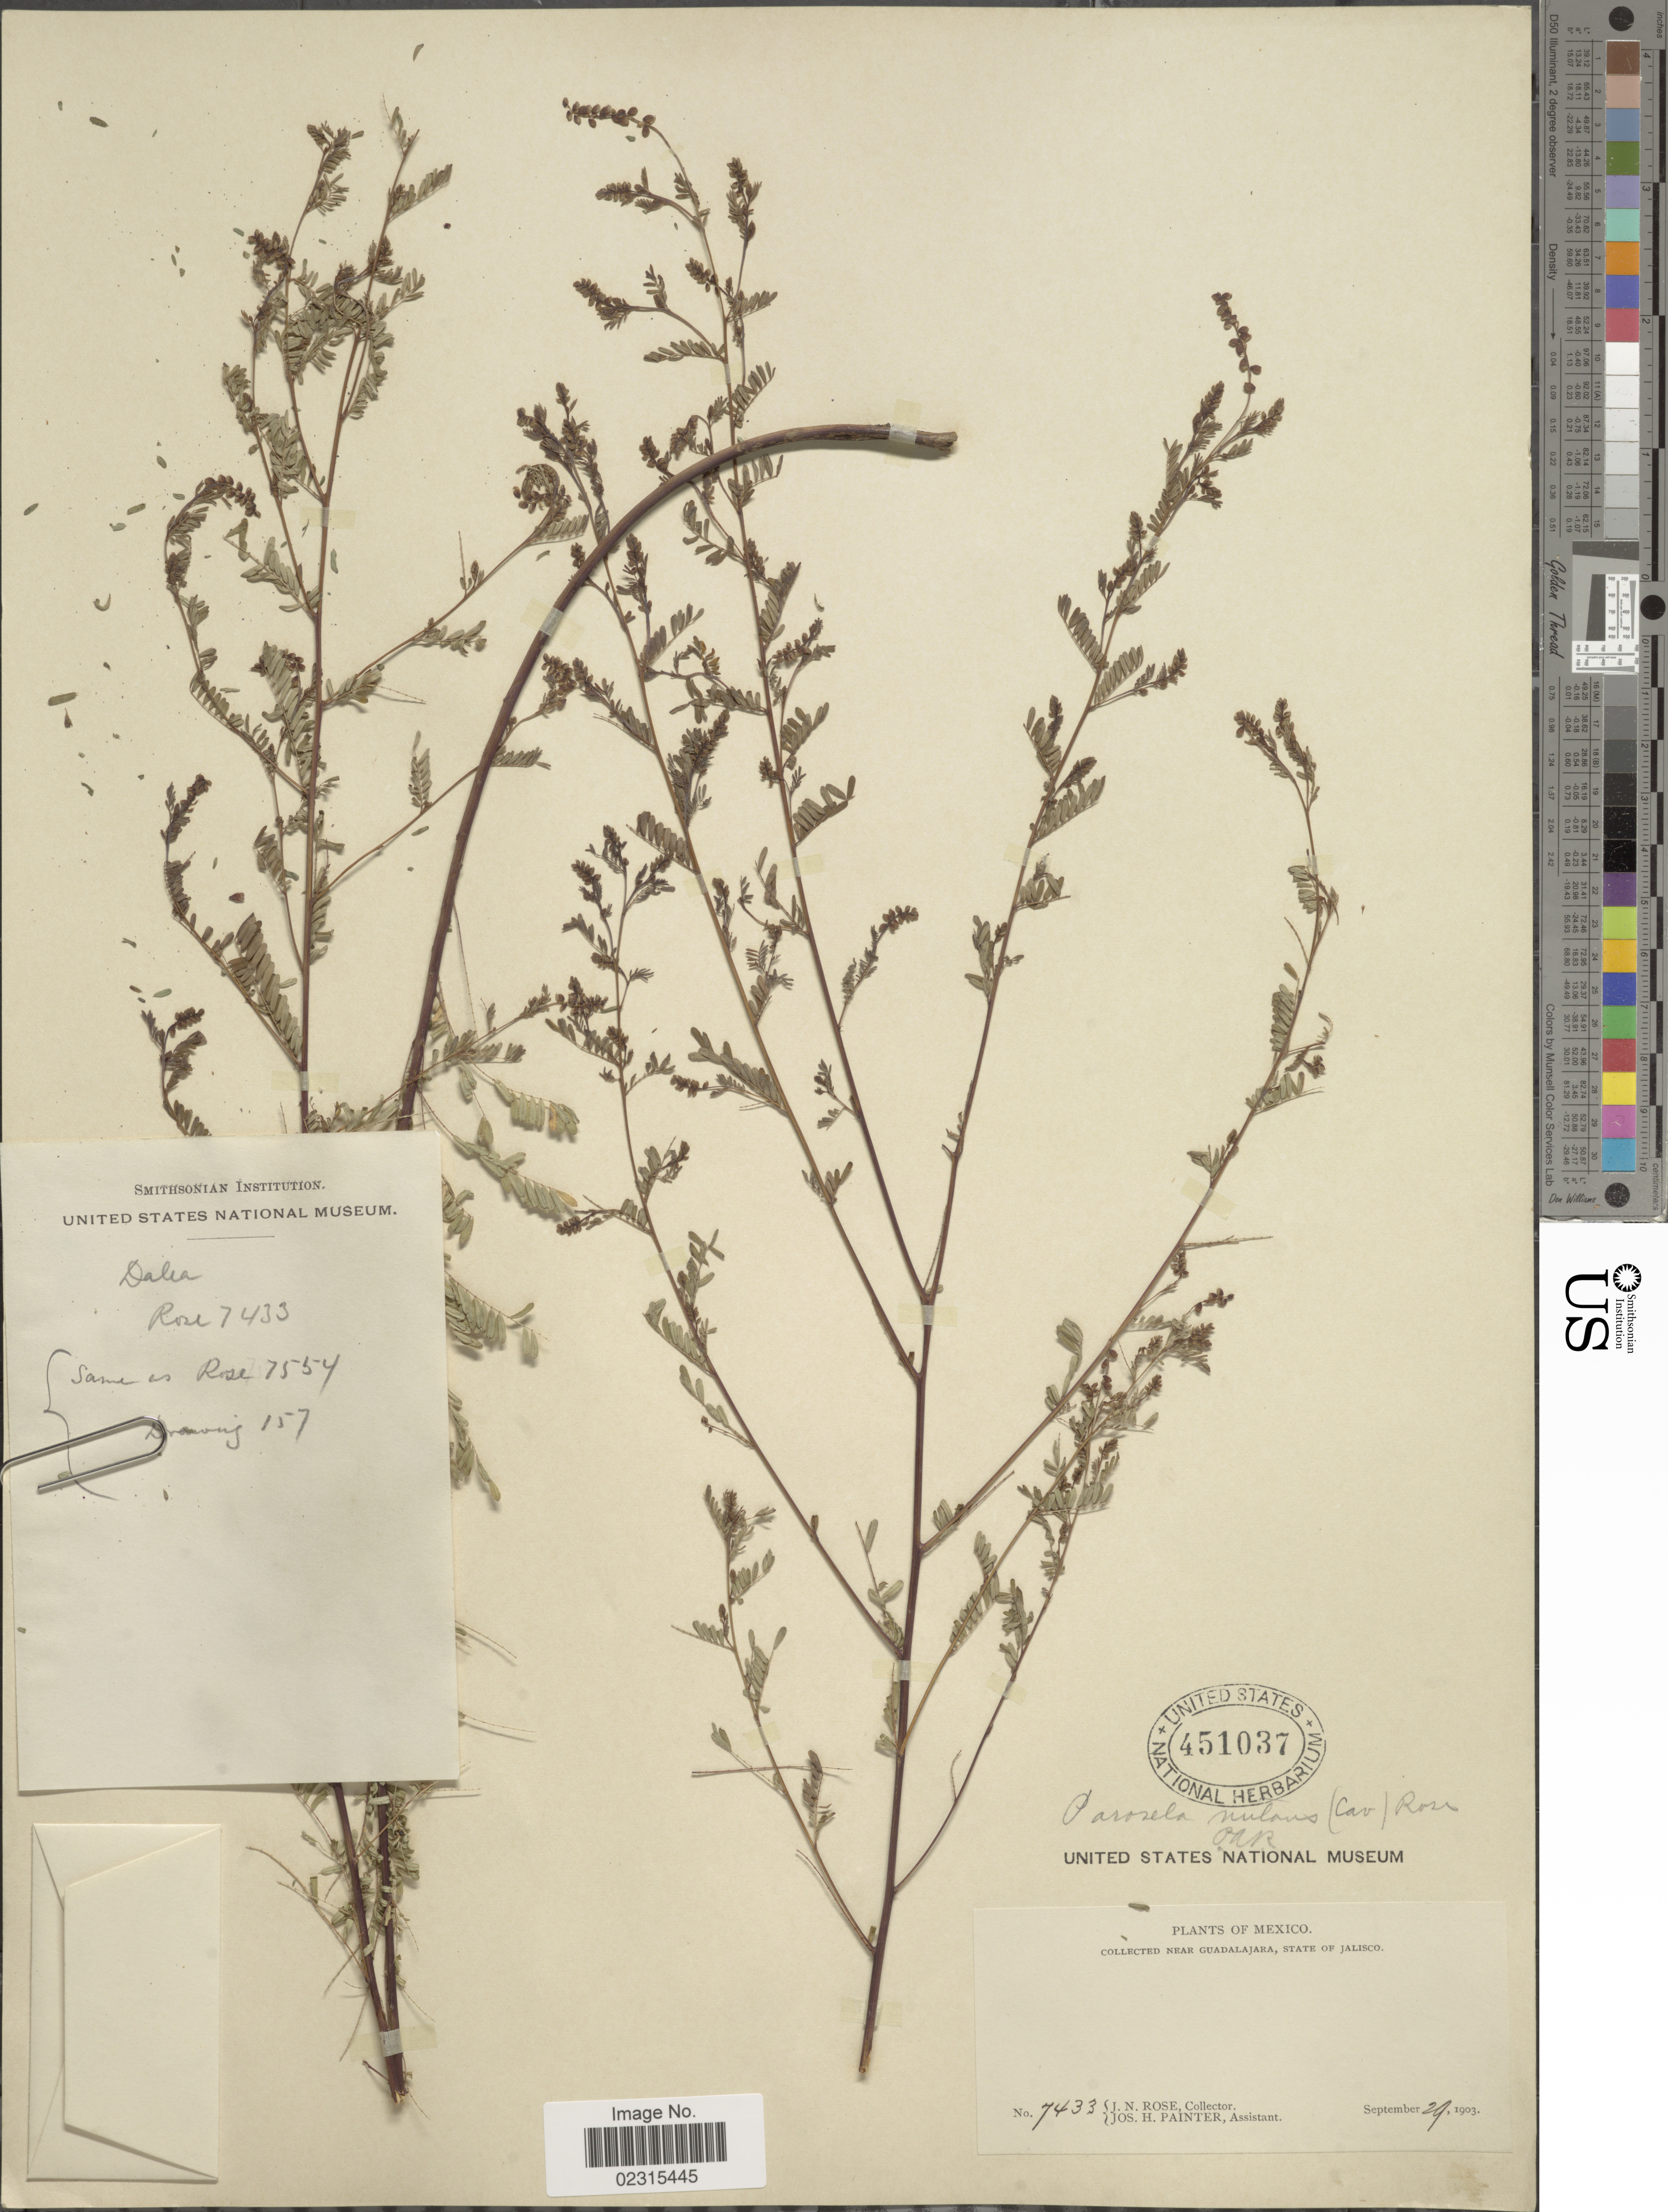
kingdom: Plantae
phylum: Tracheophyta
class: Magnoliopsida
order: Fabales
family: Fabaceae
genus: Marina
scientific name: Marina nutans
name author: (Cav.) Barneby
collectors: J. N. Rose & J. H. Painter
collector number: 7433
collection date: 1903-09-29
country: Mexico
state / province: Jalisco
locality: Near Guadalajara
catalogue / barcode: US 451037